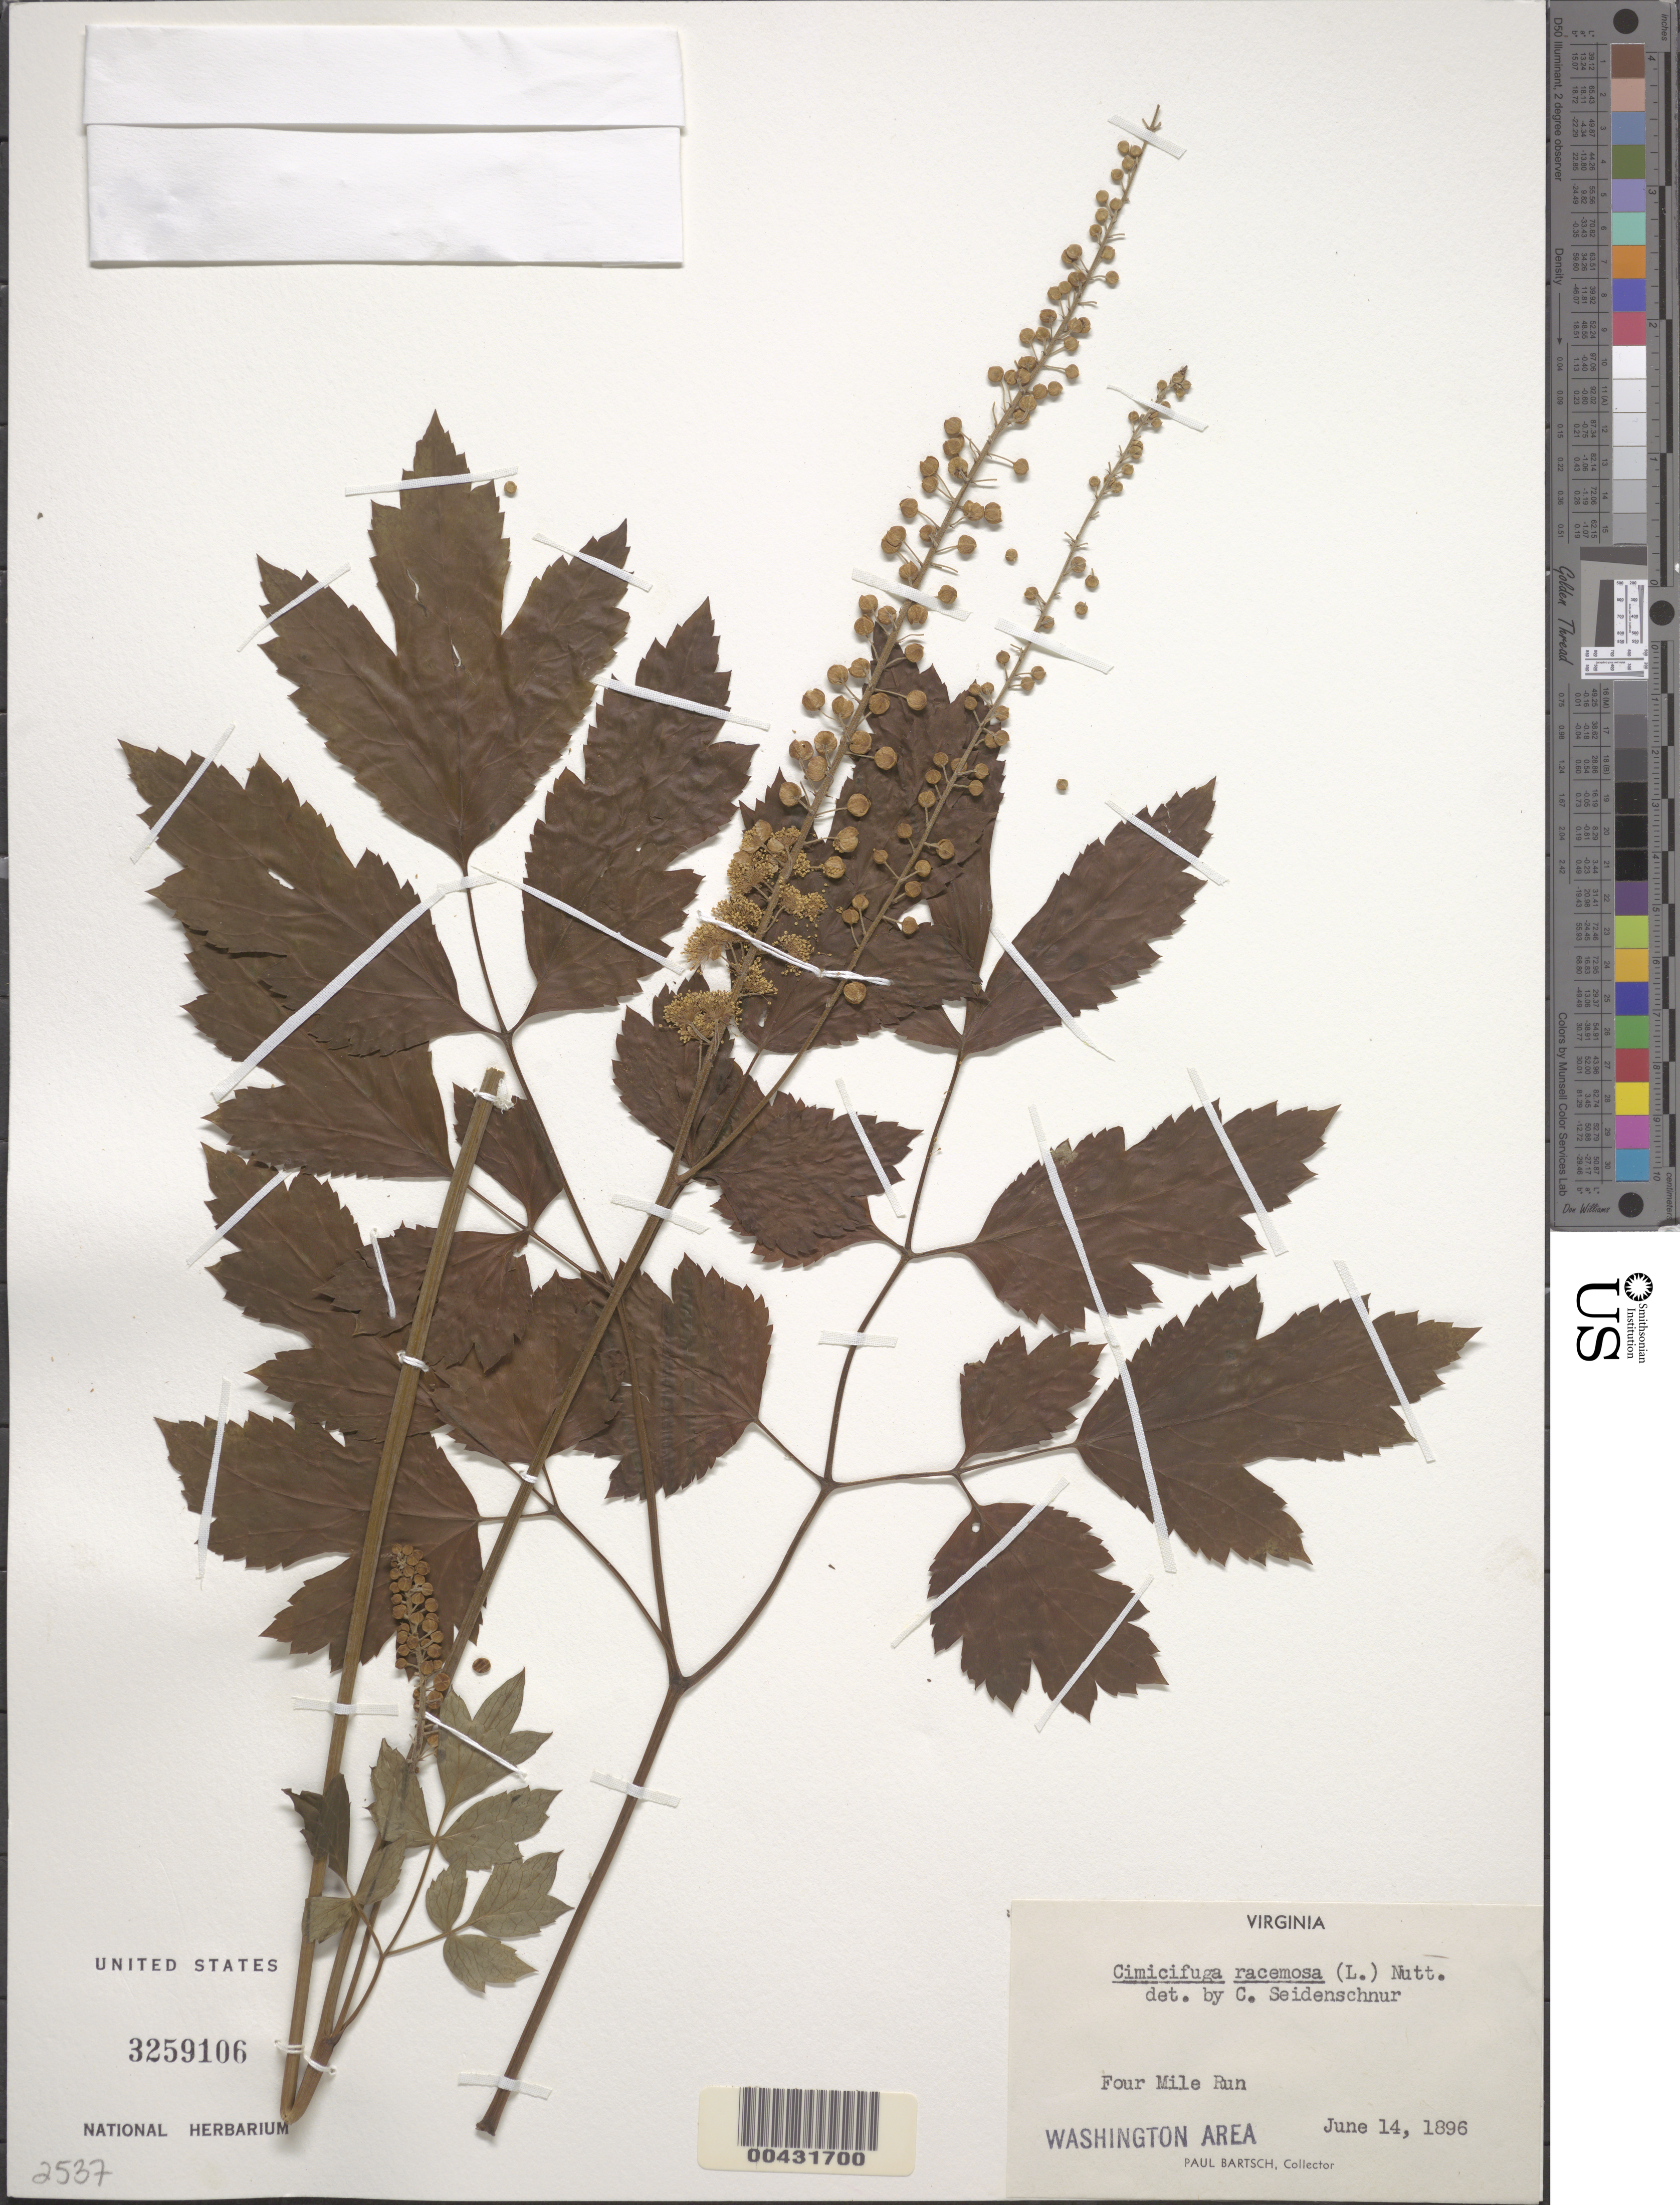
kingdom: Plantae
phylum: Tracheophyta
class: Magnoliopsida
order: Ranunculales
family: Ranunculaceae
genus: Actaea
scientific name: Actaea racemosa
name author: L.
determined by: Strong, M. T., (US), Smithsonian Institution - National Museum of Natural History (UNITED STATES)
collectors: P. Bartsch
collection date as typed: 14 Jun 1896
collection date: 1896-06-14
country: United States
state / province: Virginia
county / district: Arlington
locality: Four Mile Run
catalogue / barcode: US 3259106